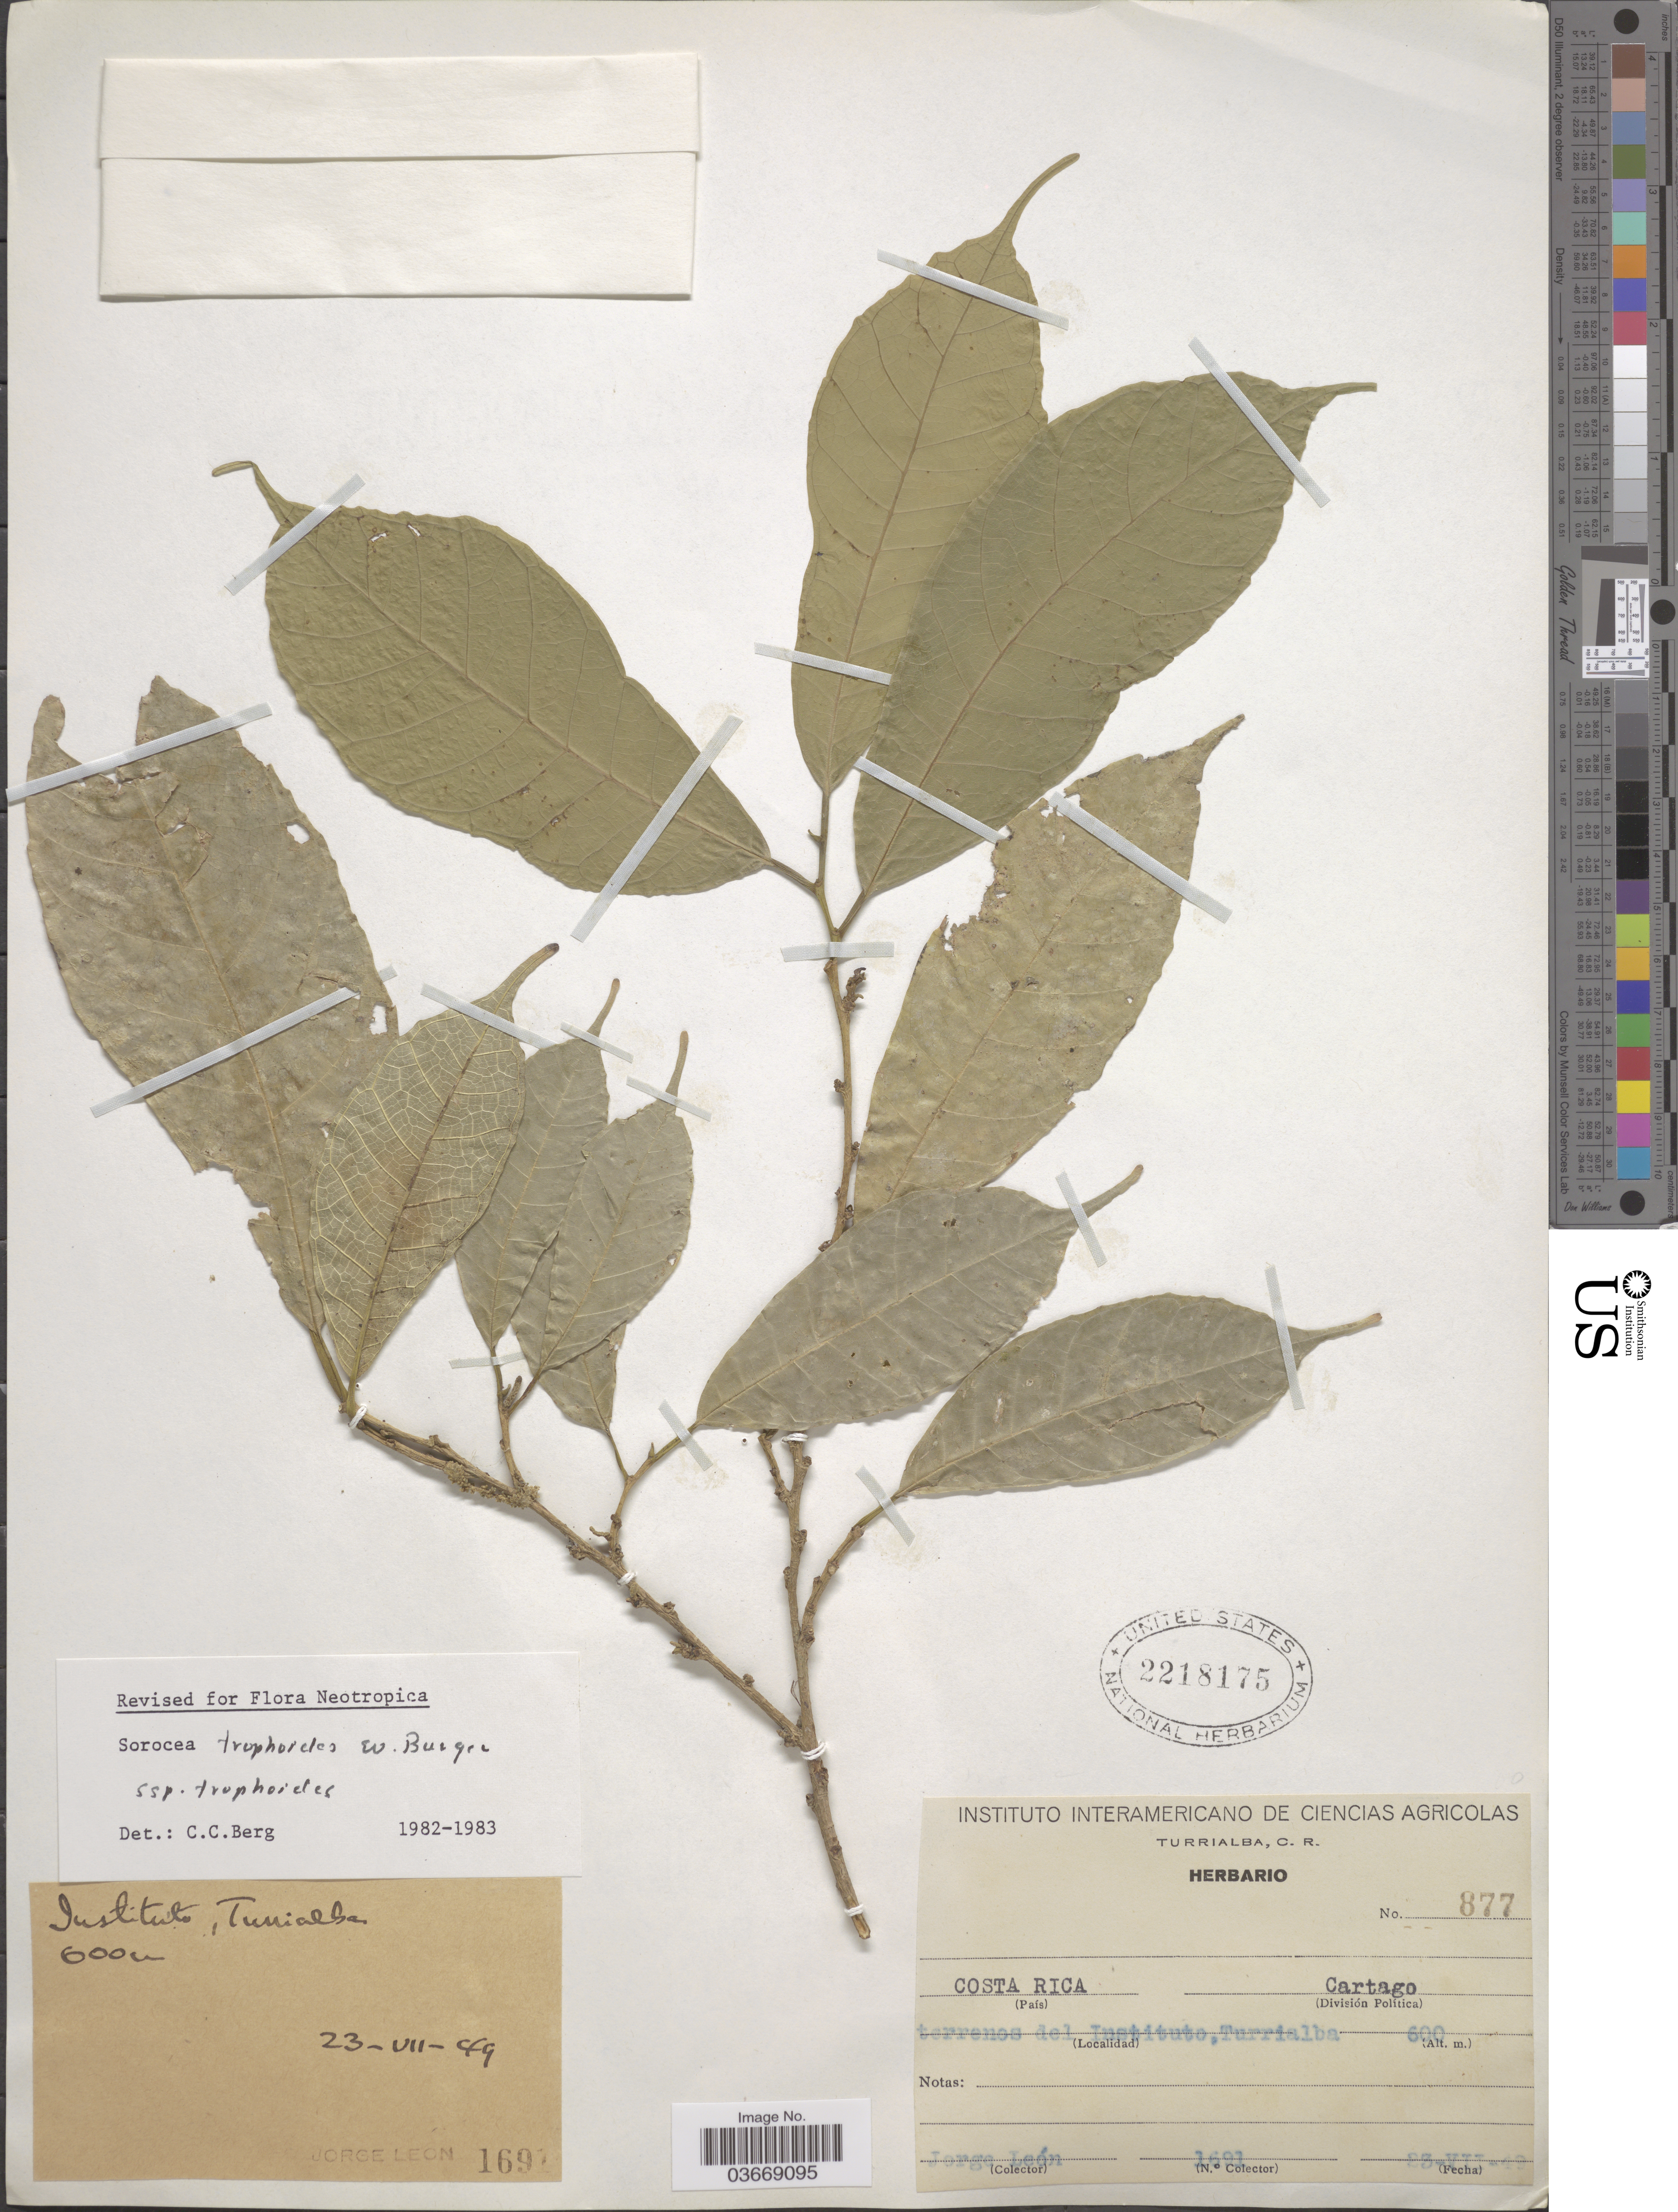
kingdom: Plantae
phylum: Tracheophyta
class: Magnoliopsida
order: Rosales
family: Moraceae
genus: Sorocea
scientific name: Sorocea trophoides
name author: W.C. Burger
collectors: J. León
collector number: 1691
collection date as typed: Transcribed d/m/y: 23/7/49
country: Costa Rica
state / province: Cartago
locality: Cartago (División Política). Terrenos del Instituto, Turrialba.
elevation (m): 500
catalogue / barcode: US 2218175